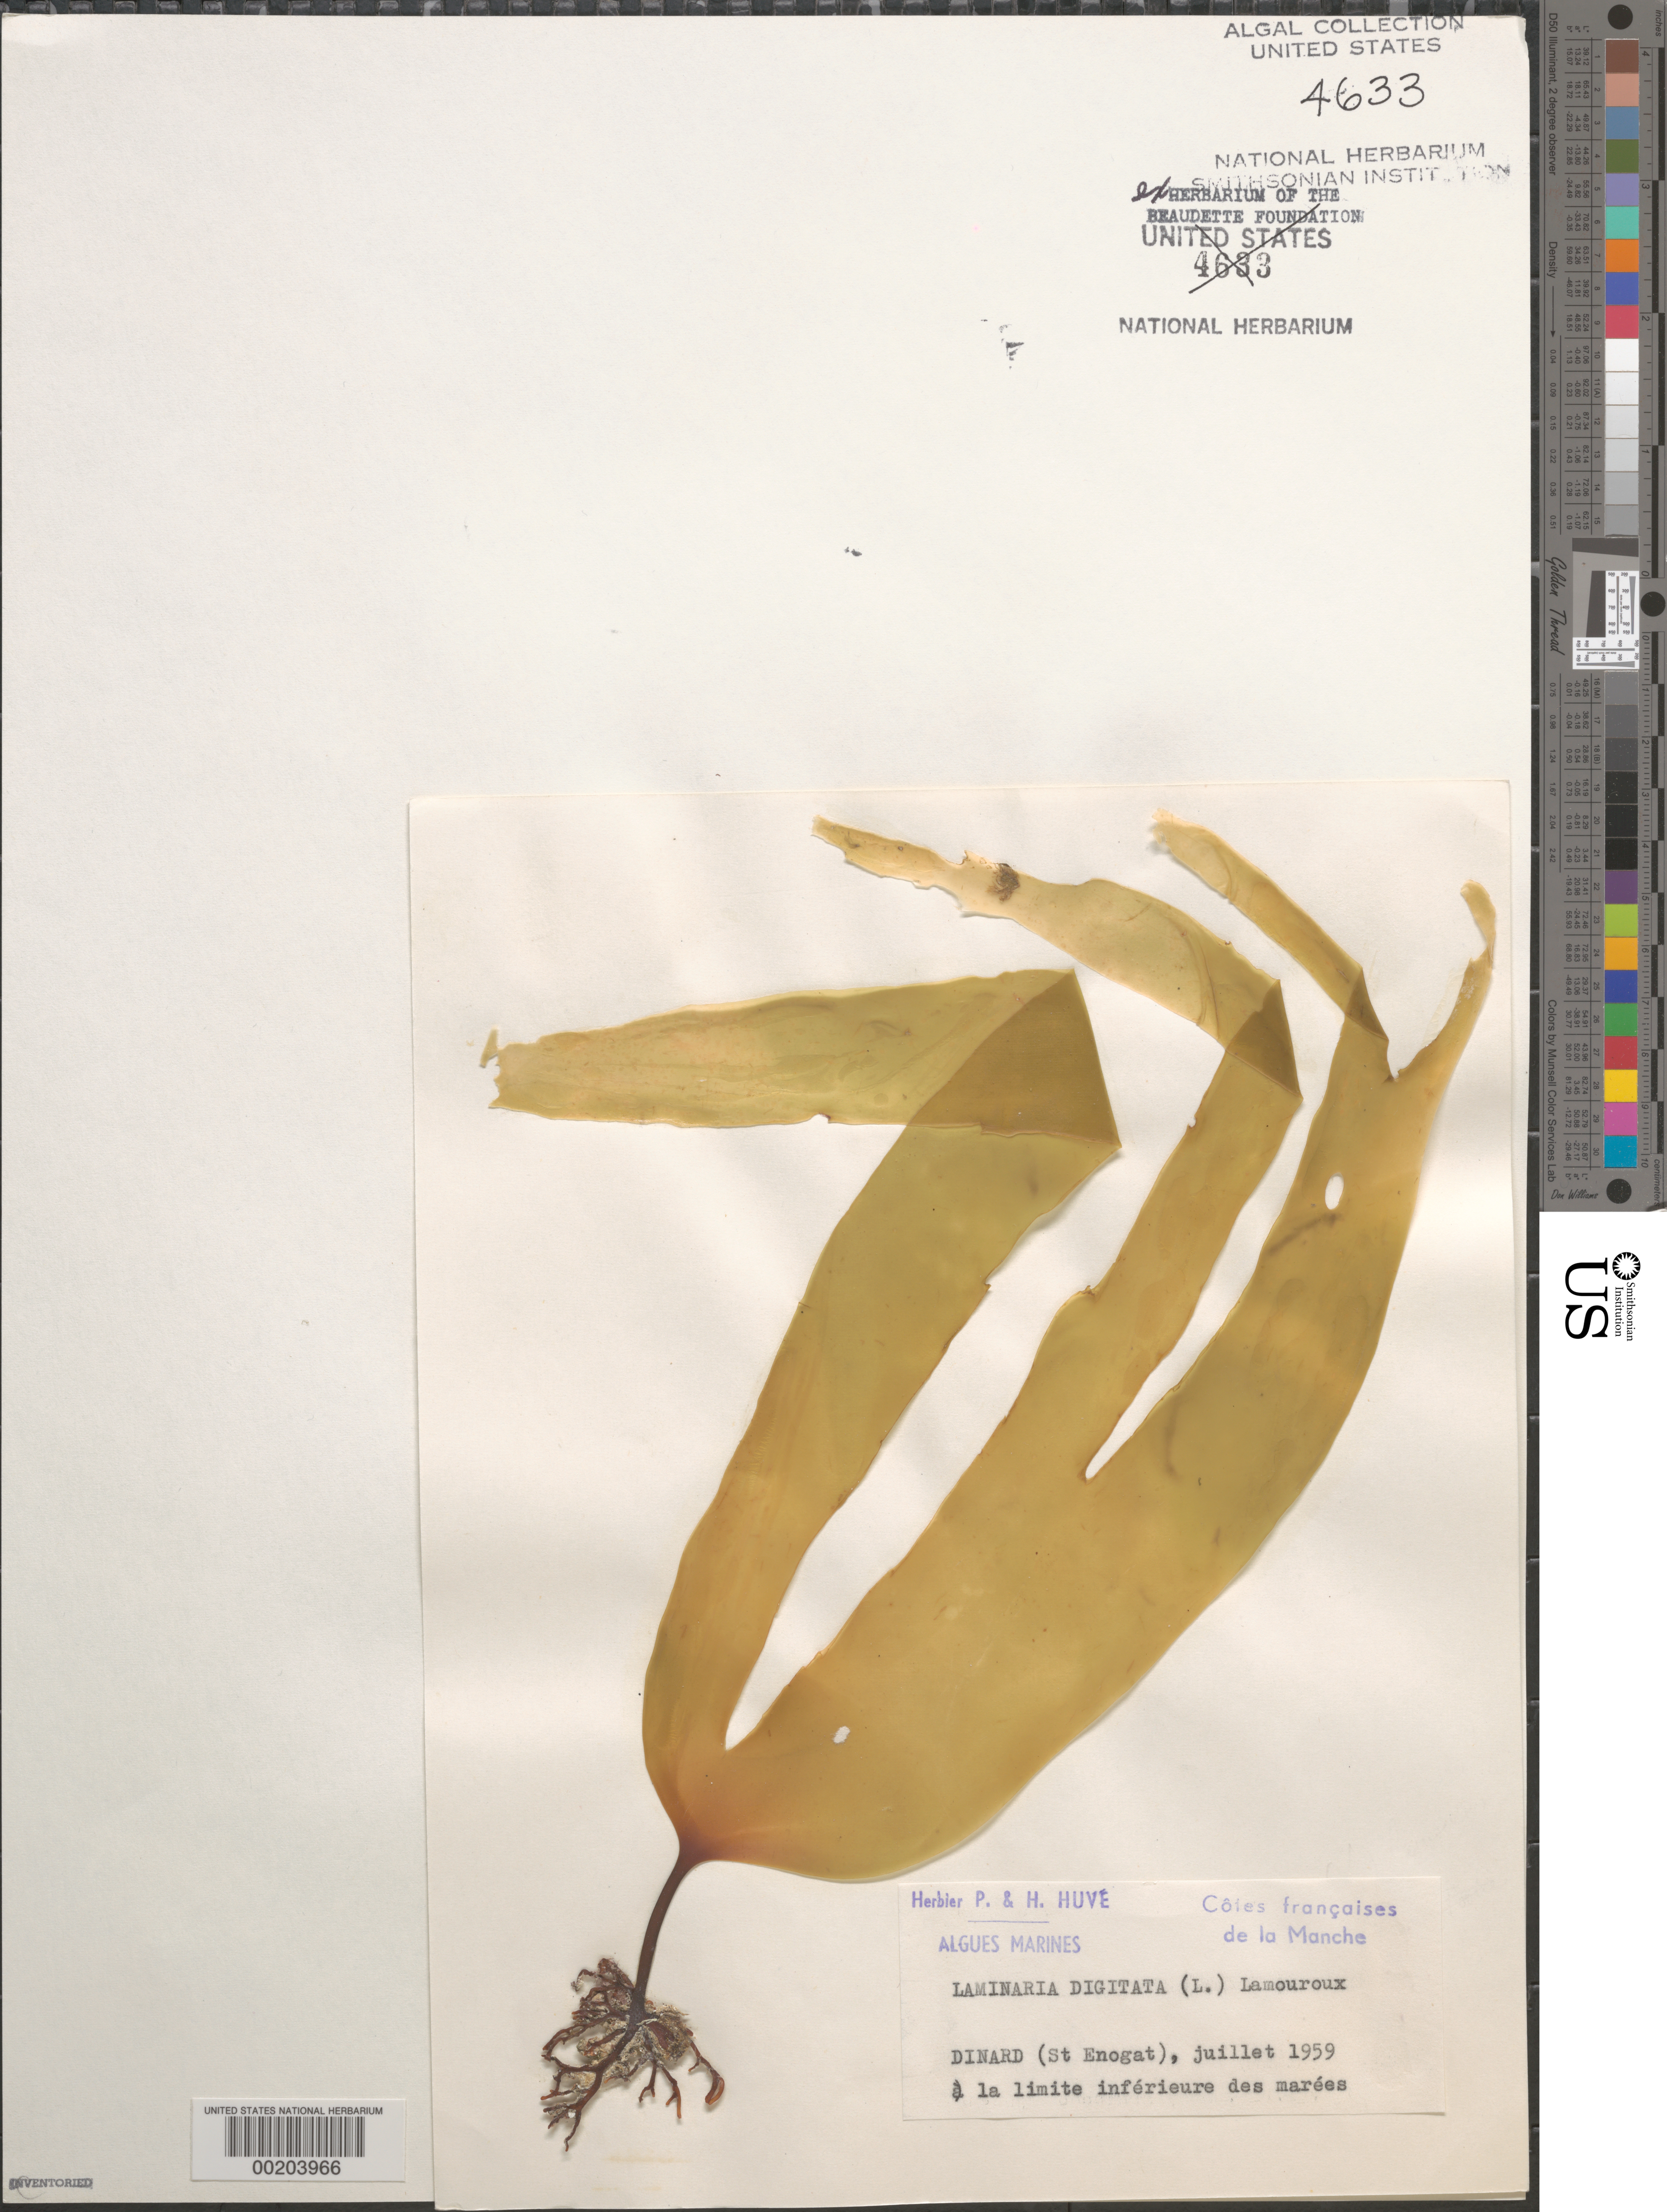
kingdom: Chromista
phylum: Ochrophyta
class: Phaeophyceae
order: Laminariales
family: Laminariaceae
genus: Laminaria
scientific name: Laminaria digitata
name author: (Hudson) J.V.Lamouroux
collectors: P. Huve & H. Huve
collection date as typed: Jul 1959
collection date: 1959-07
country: France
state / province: Bretagne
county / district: Ille-et-Vilaine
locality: Dinard, St. Enogat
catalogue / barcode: US 4633